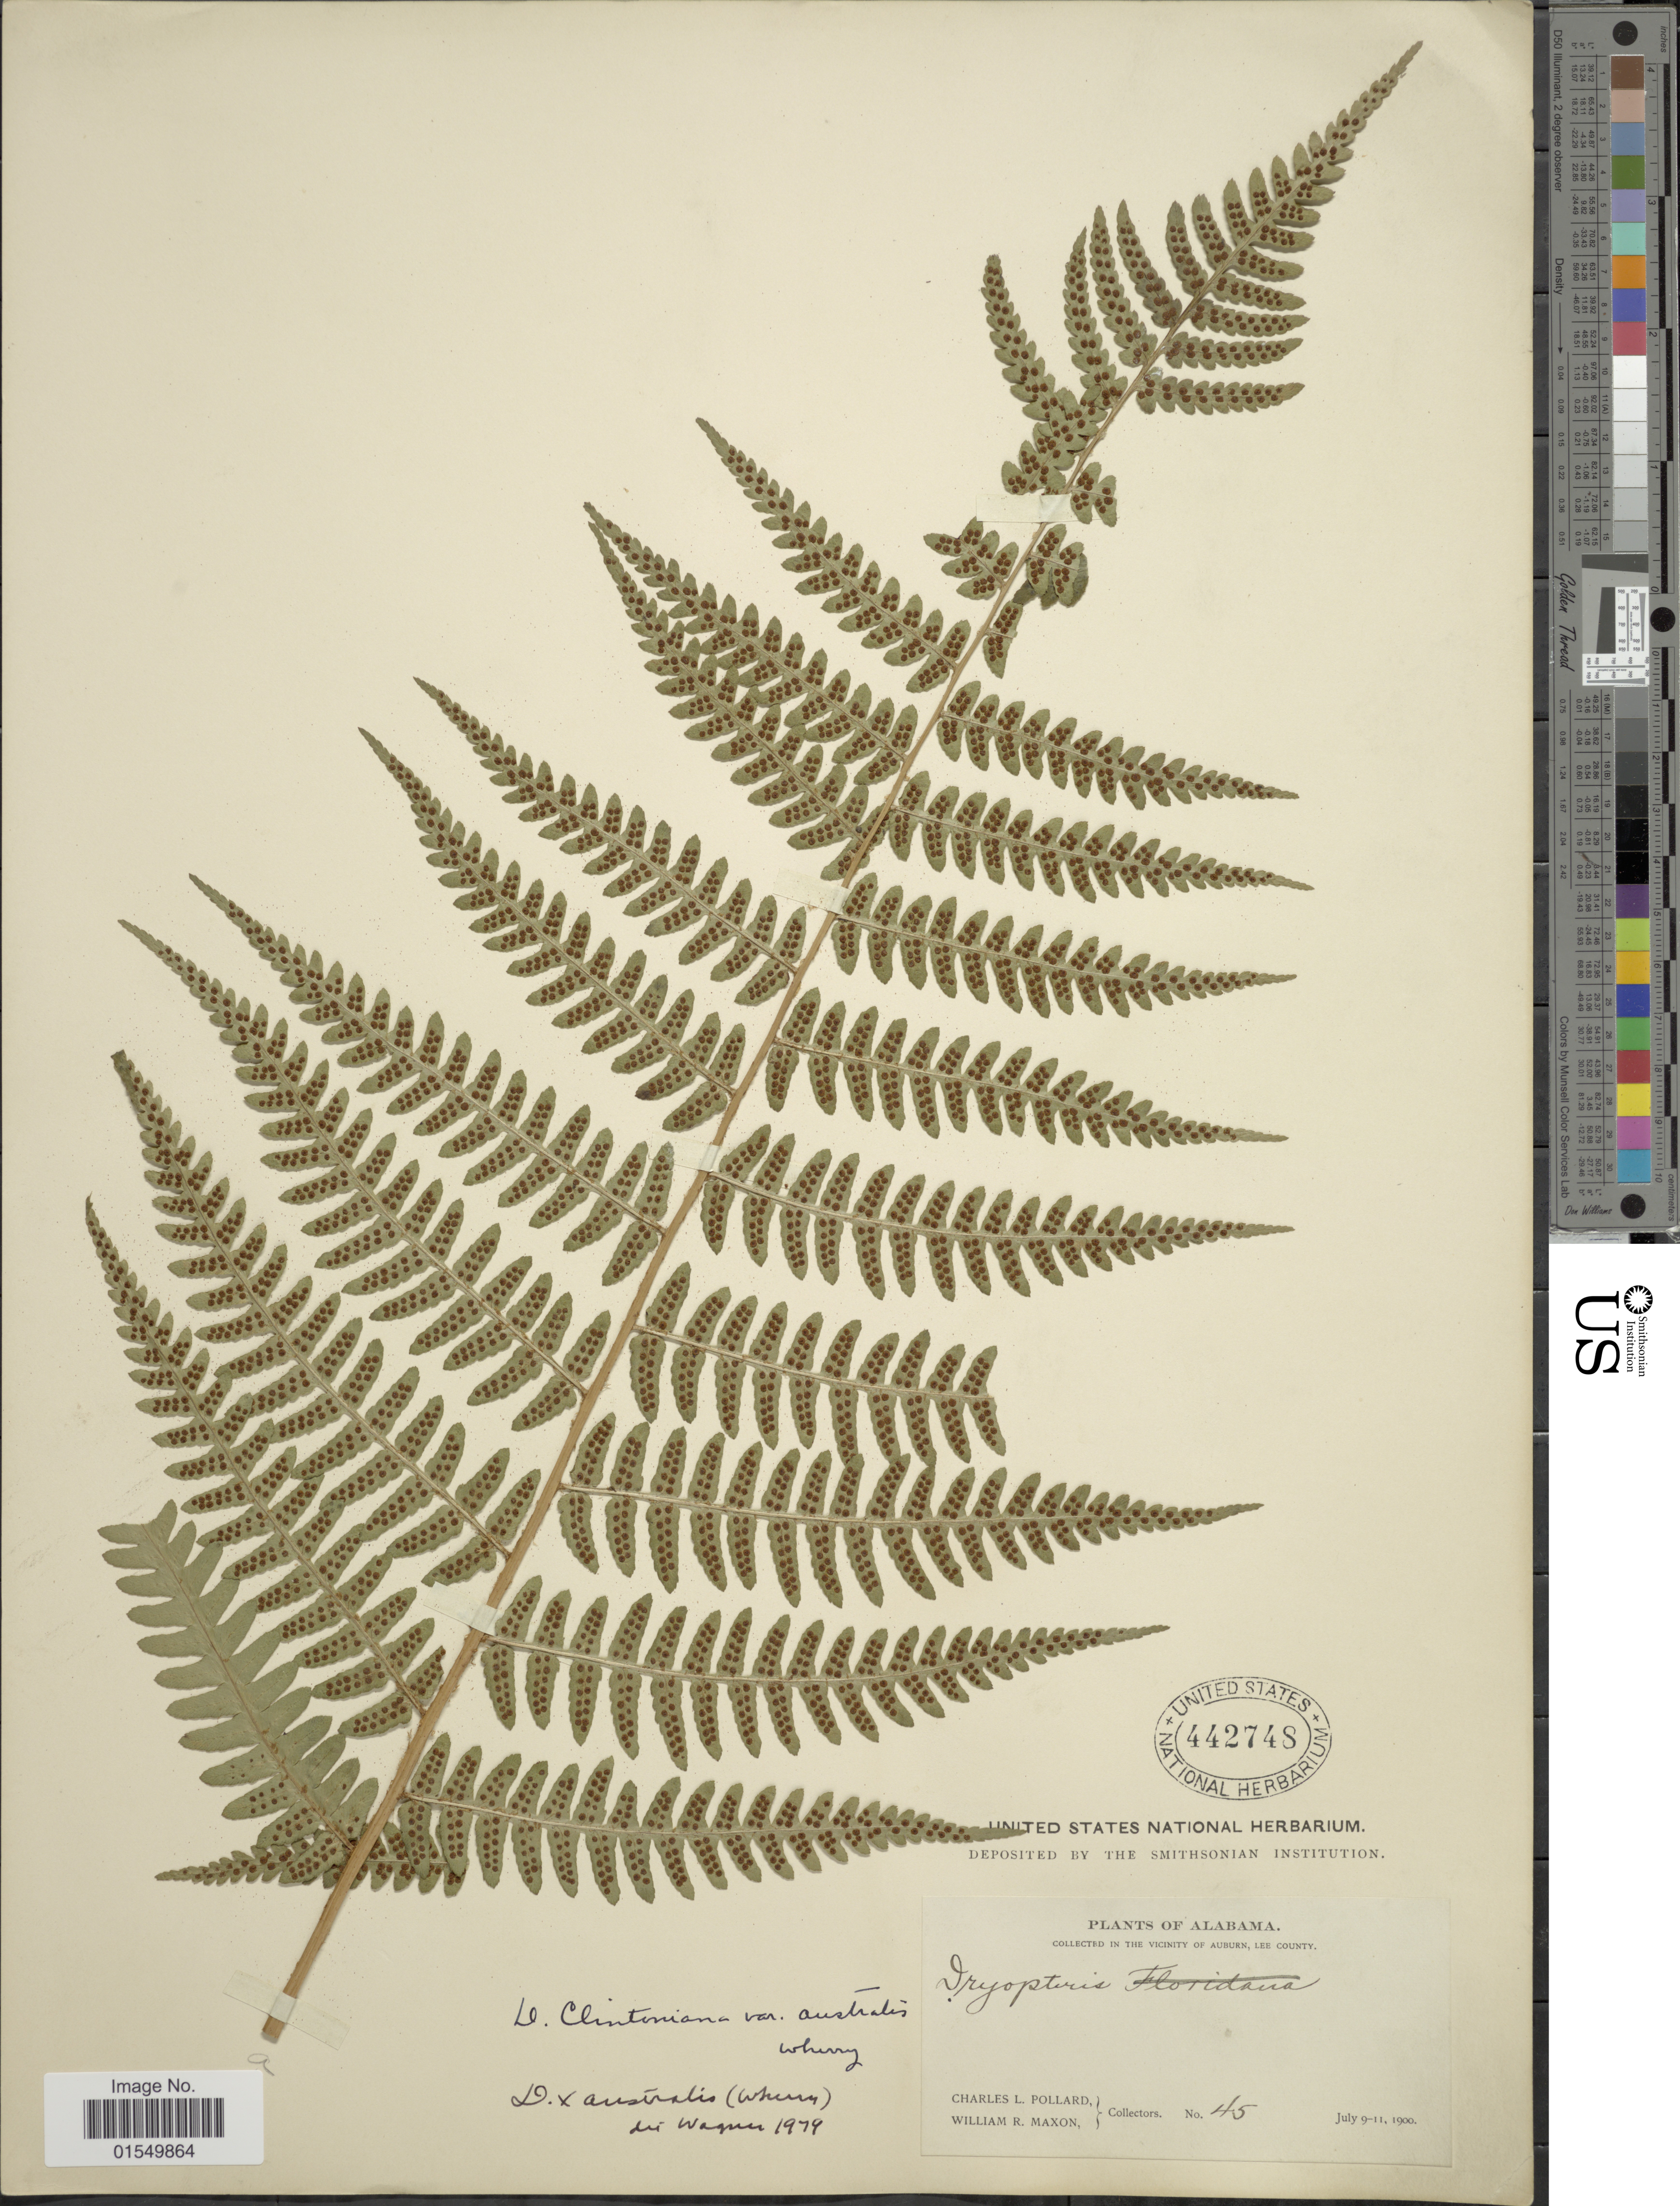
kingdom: Plantae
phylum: Tracheophyta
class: Polypodiopsida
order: Polypodiales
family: Dryopteridaceae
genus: Dryopteris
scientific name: Dryopteris x australis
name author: (Wherry) Small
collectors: C. L. Pollard & W. R. Maxon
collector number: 45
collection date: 1900-07-09/1900-07-11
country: United States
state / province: Alabama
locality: Vicinity of Auburn, Lee County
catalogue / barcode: US 442748